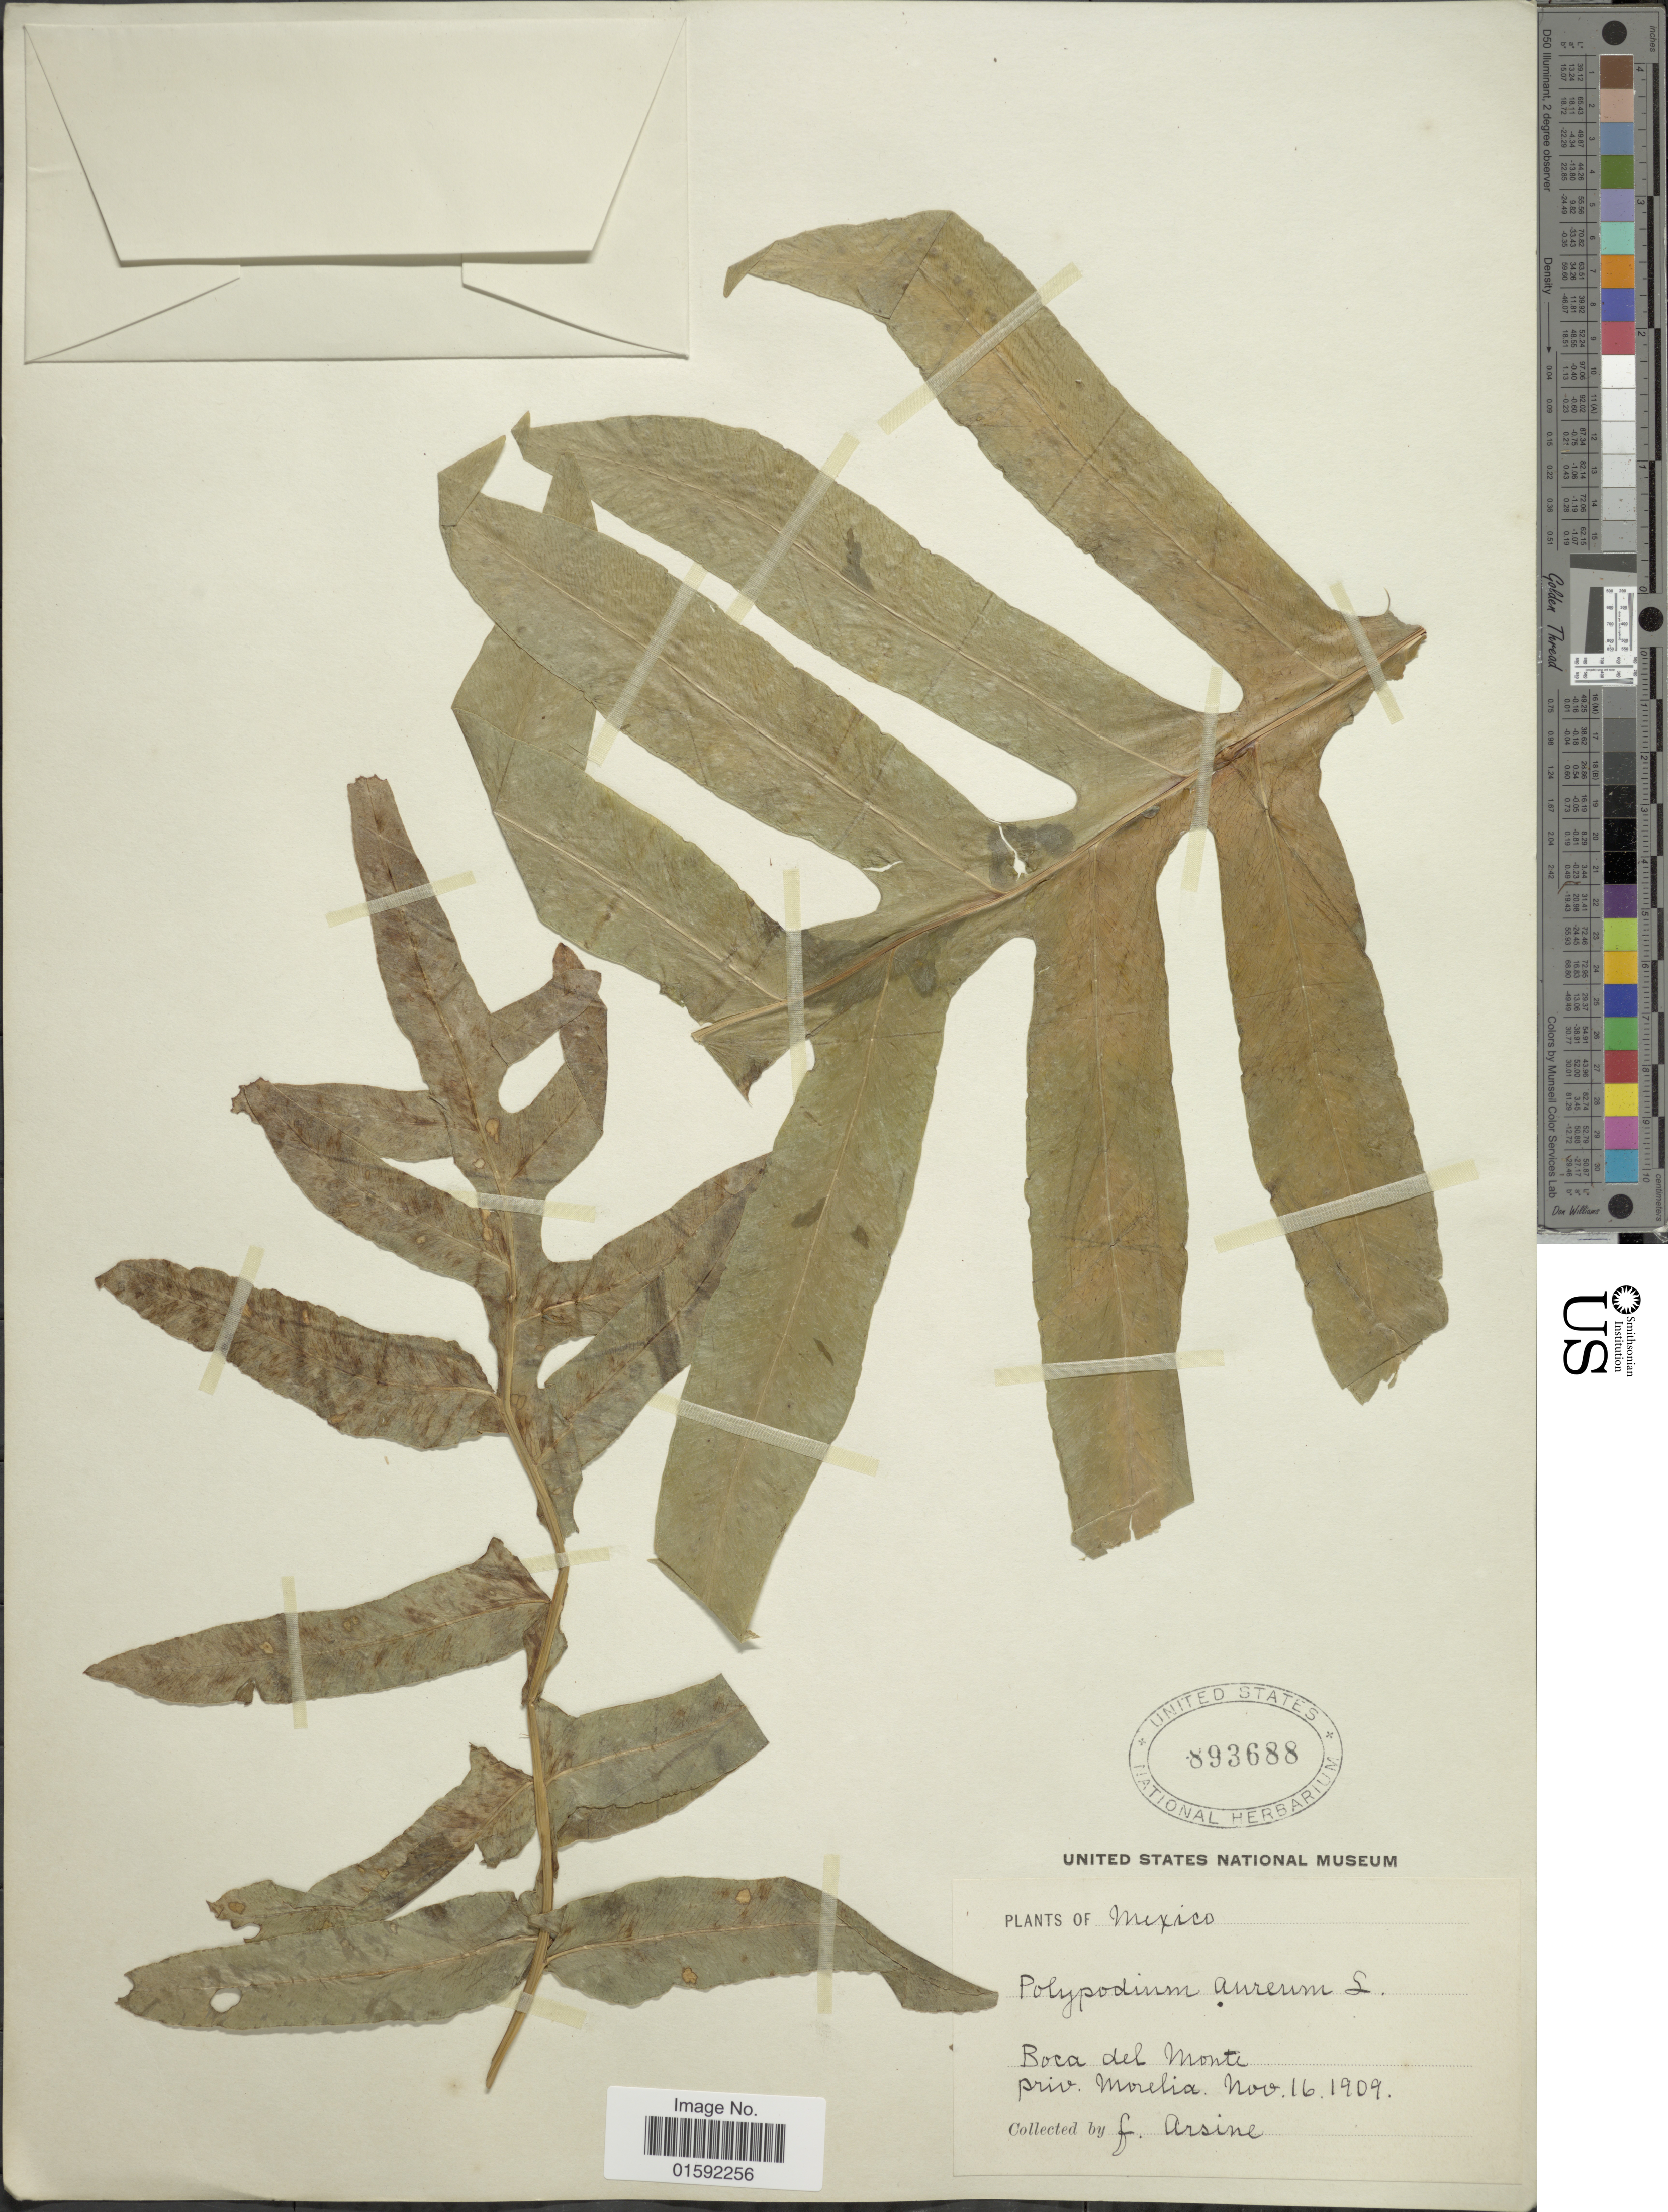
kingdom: Plantae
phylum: Tracheophyta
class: Polypodiopsida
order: Polypodiales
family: Polypodiaceae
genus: Phlebodium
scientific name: Phlebodium pseudoaureum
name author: (Cav.) Lellinger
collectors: Bro. G. Arsène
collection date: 1909-11-16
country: Mexico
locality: Mexico, Boca del Monte, Priv. Morelia.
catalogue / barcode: US 893688